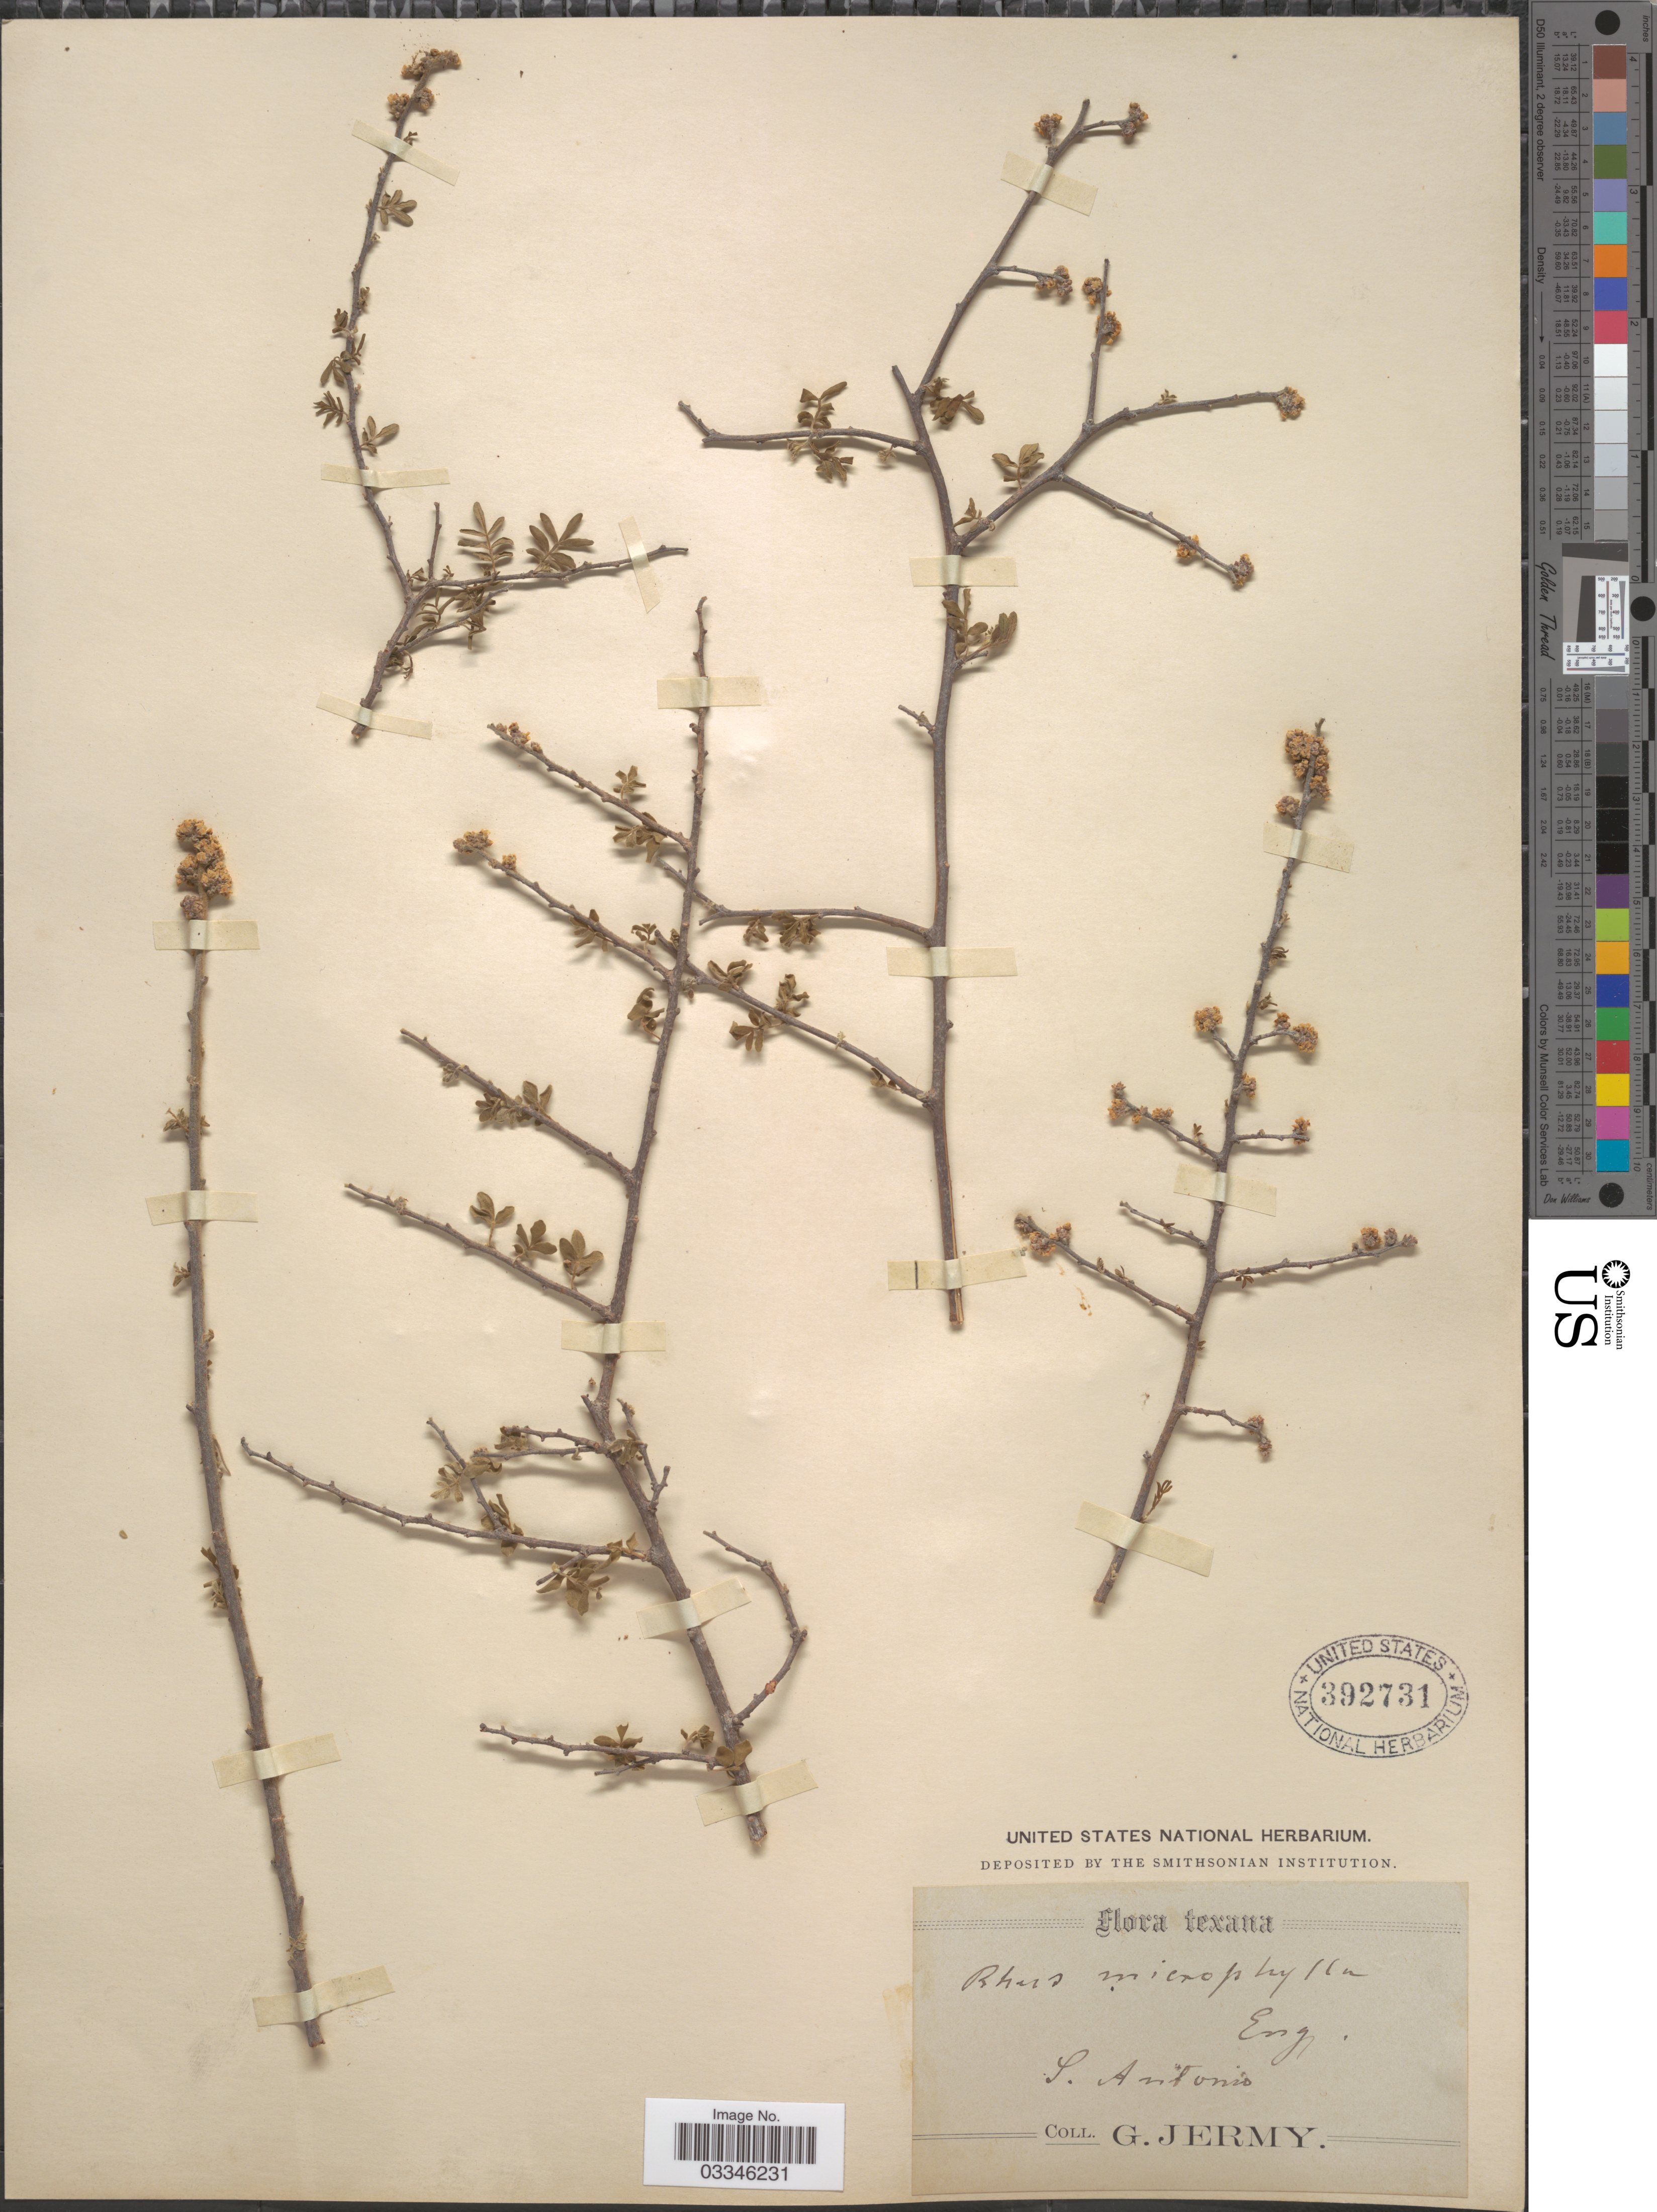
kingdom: Plantae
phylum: Tracheophyta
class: Magnoliopsida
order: Sapindales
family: Anacardiaceae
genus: Rhus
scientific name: Rhus microphylla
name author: Engelm.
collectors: G. Jermy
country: United States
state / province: Texas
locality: S. Antonio.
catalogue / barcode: US 392731